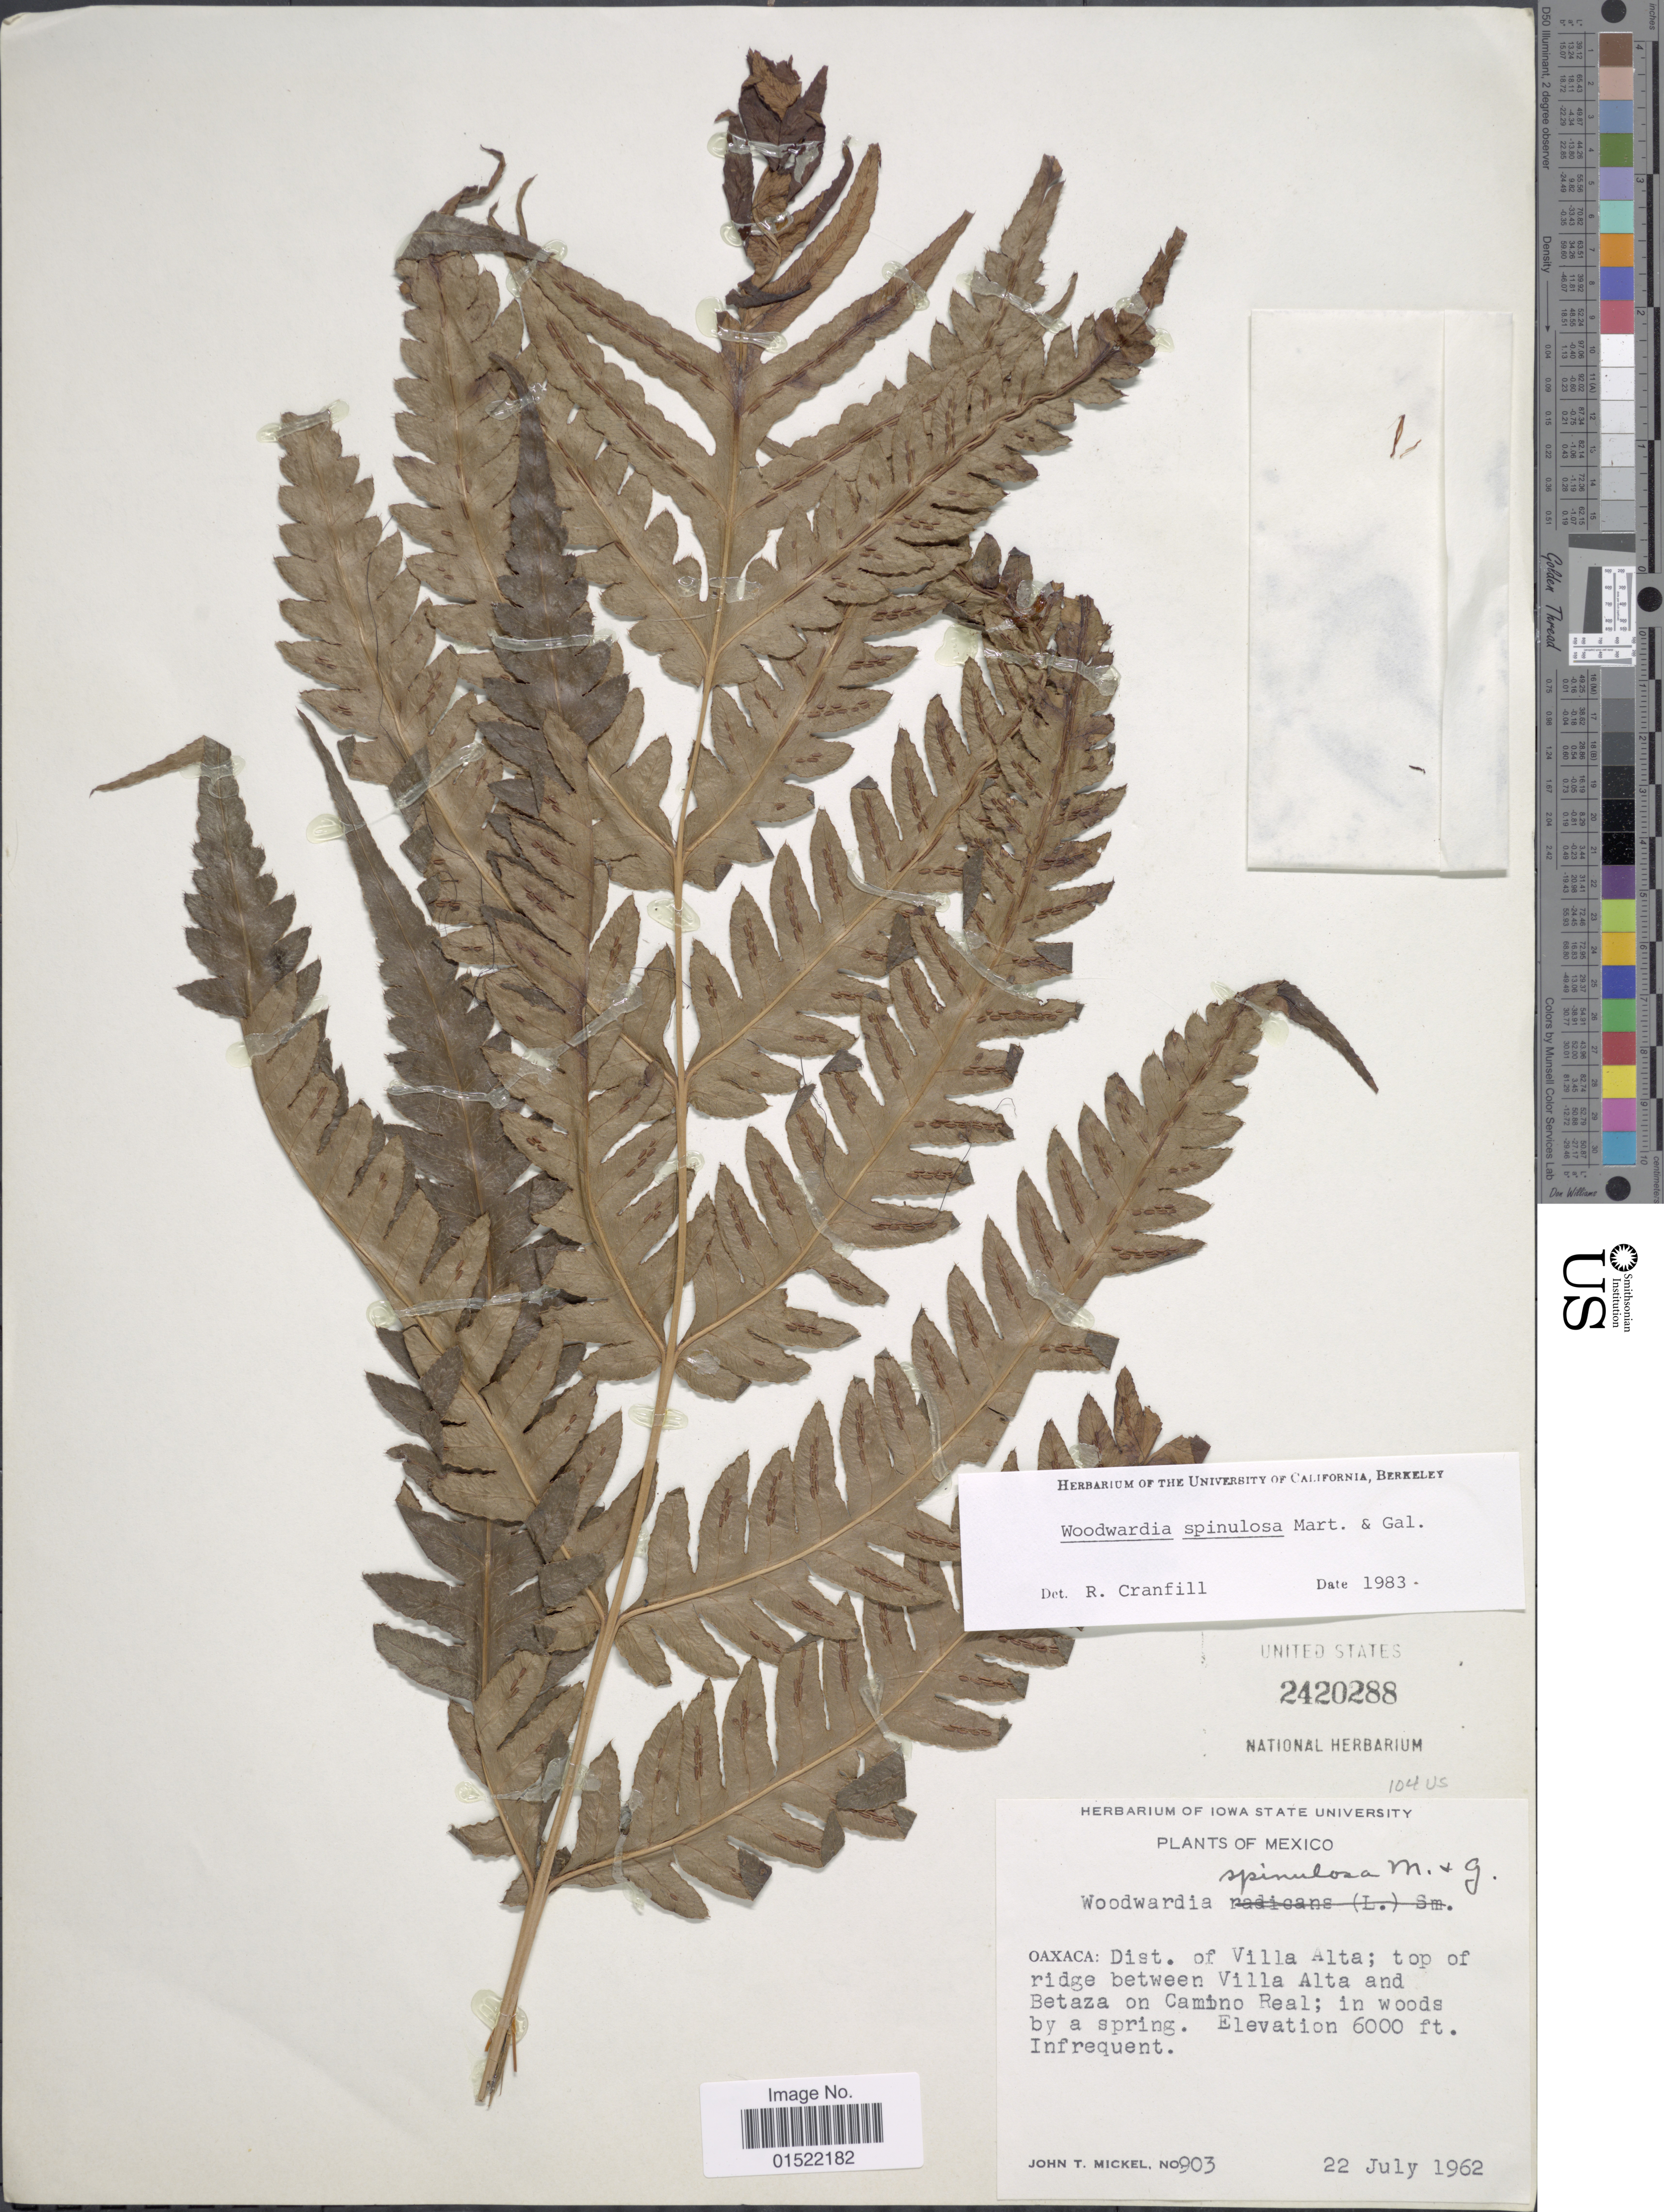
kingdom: Plantae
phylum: Tracheophyta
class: Polypodiopsida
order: Polypodiales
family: Blechnaceae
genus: Woodwardia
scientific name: Woodwardia spinulosa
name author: M. Martens & Galeotti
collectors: J. T. Mickel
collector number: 903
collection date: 1962-07-22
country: Mexico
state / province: Oaxaca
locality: Oaxaca: Dist. of Villa Alta; top of ridge between Villa Alta and Betaza on Camino Real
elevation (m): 1829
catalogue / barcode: US 2420288